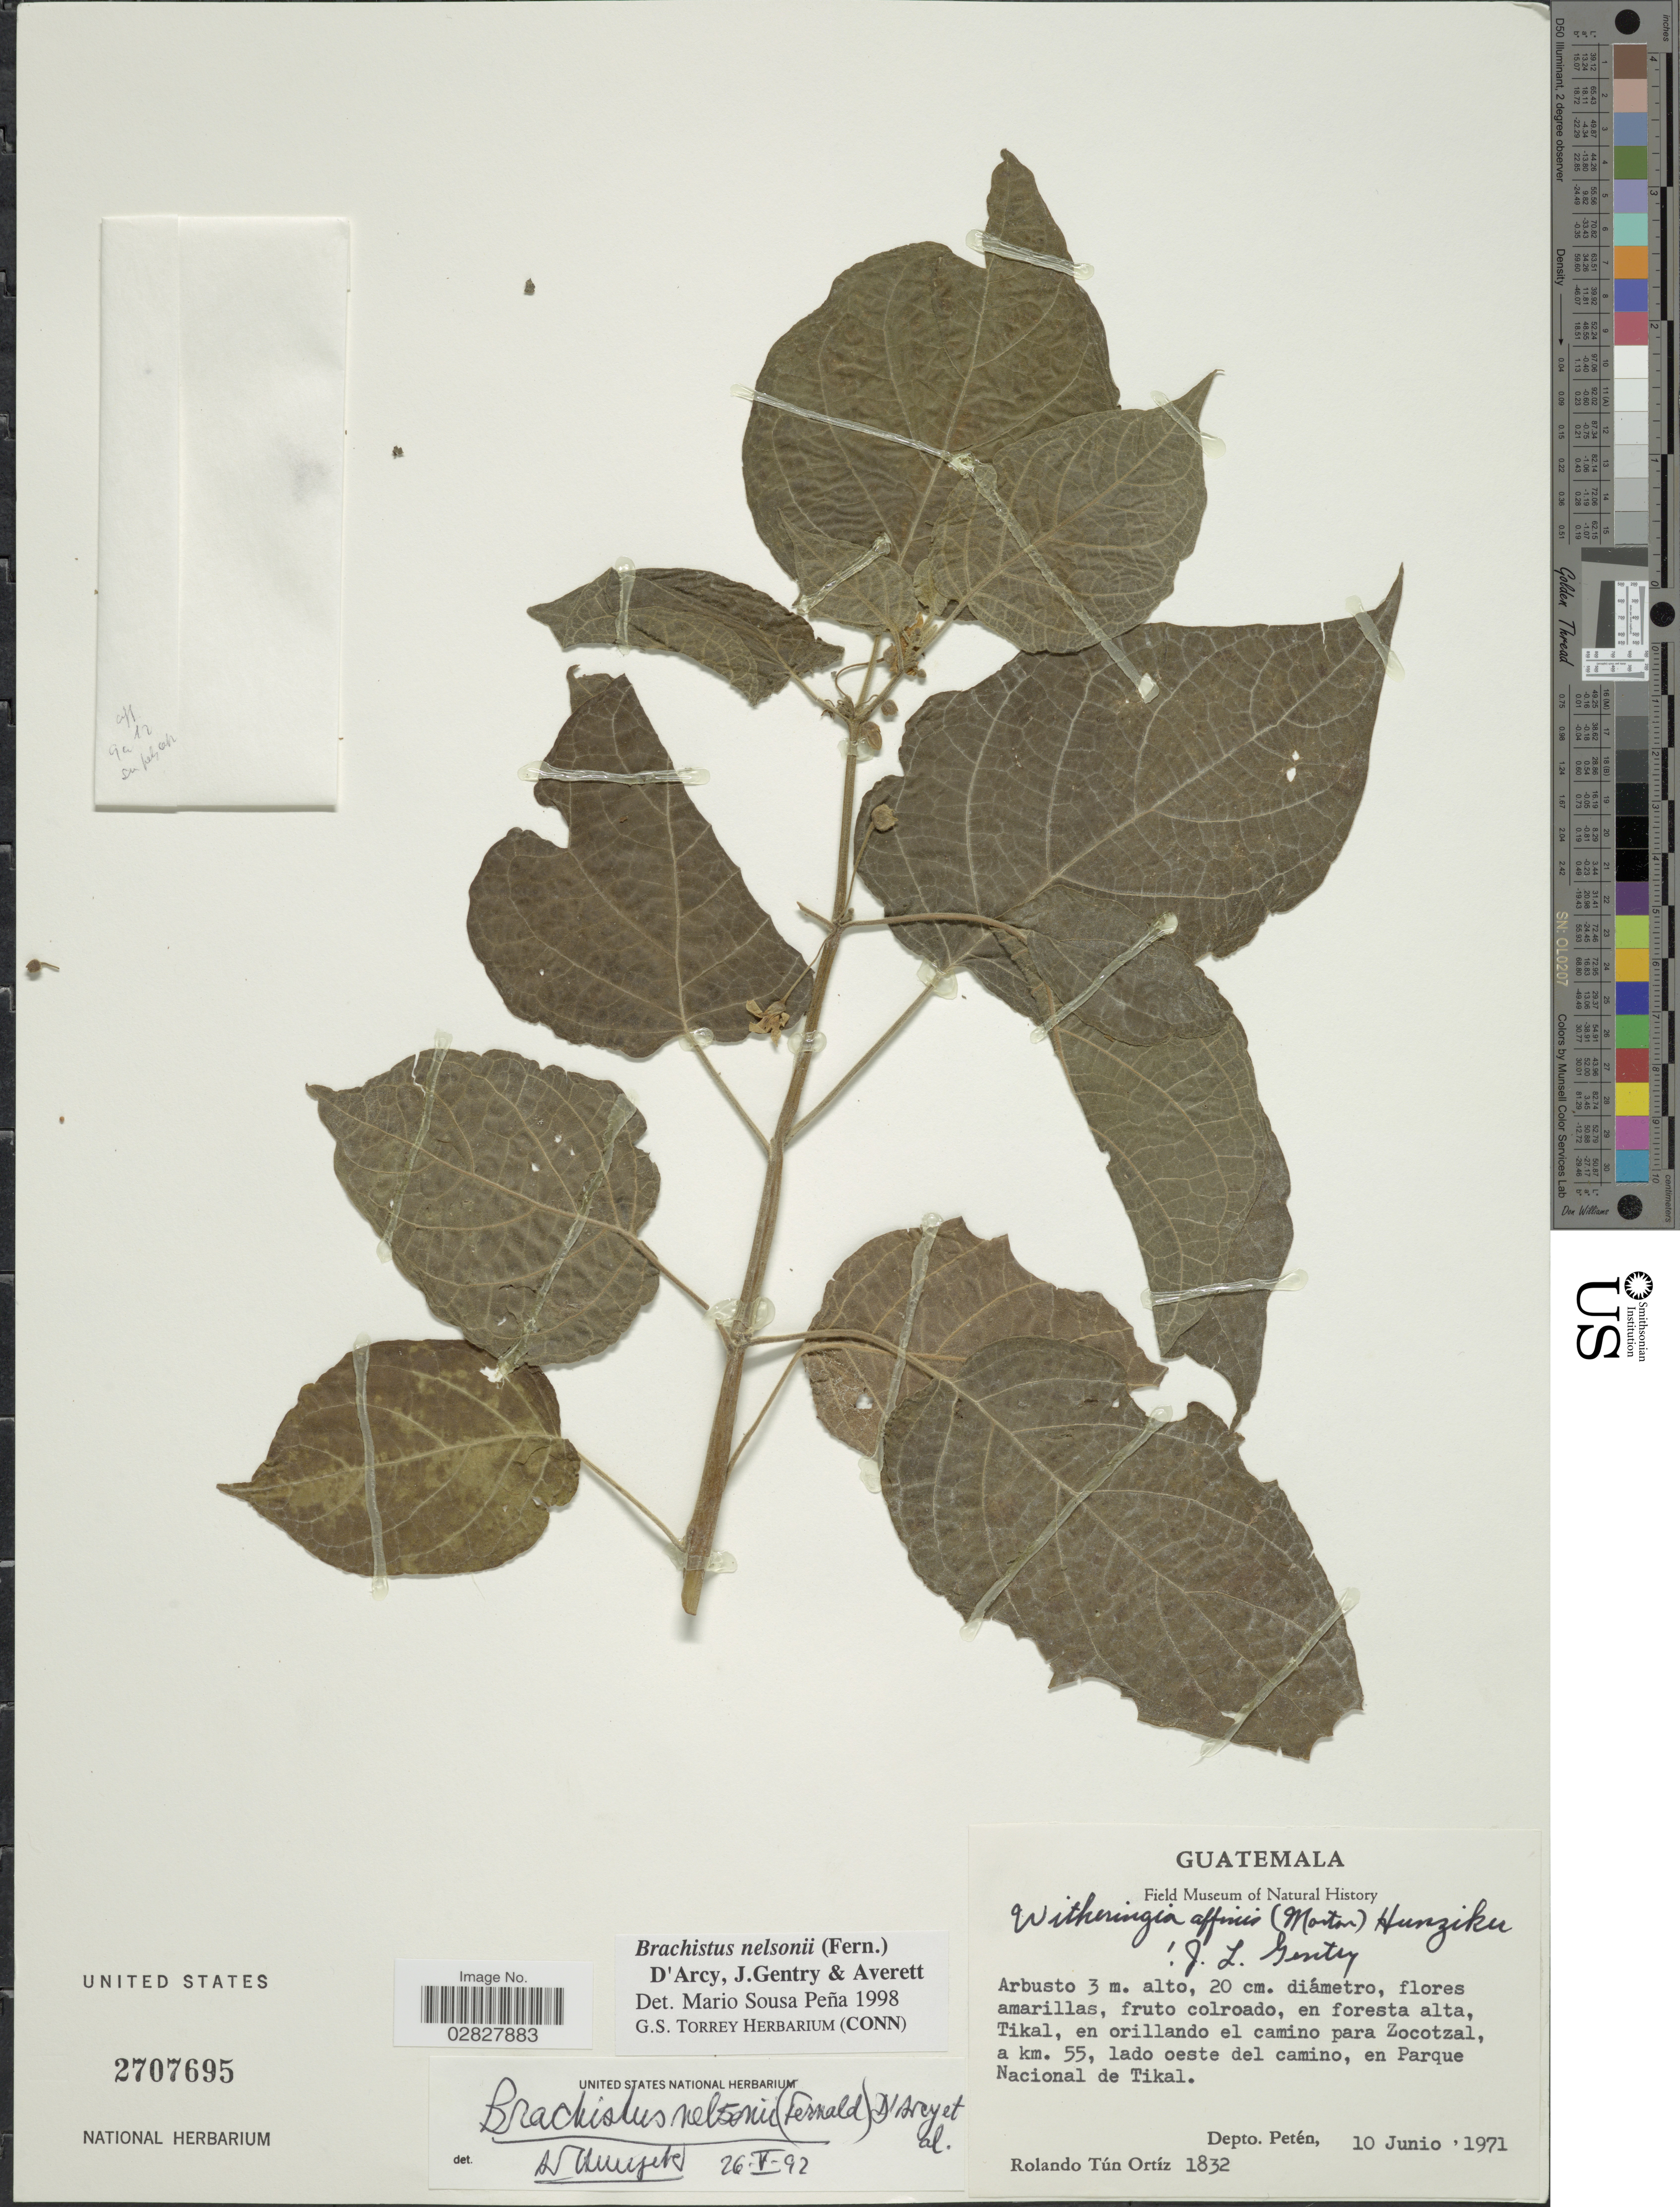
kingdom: Plantae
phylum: Tracheophyta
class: Magnoliopsida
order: Solanales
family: Solanaceae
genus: Brachistus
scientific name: Brachistus nelsonii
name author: (Fernald) D'Arcy et al.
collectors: R. T. Ortíz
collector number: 1832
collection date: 1971-06-10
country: Guatemala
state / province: El Petén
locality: Tikal, en orillando el camino para Zocotzal, a km. 55, lado oeste del camino, en Parque Nacional de Tikal, Depto. Petén.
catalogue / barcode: US 2707695